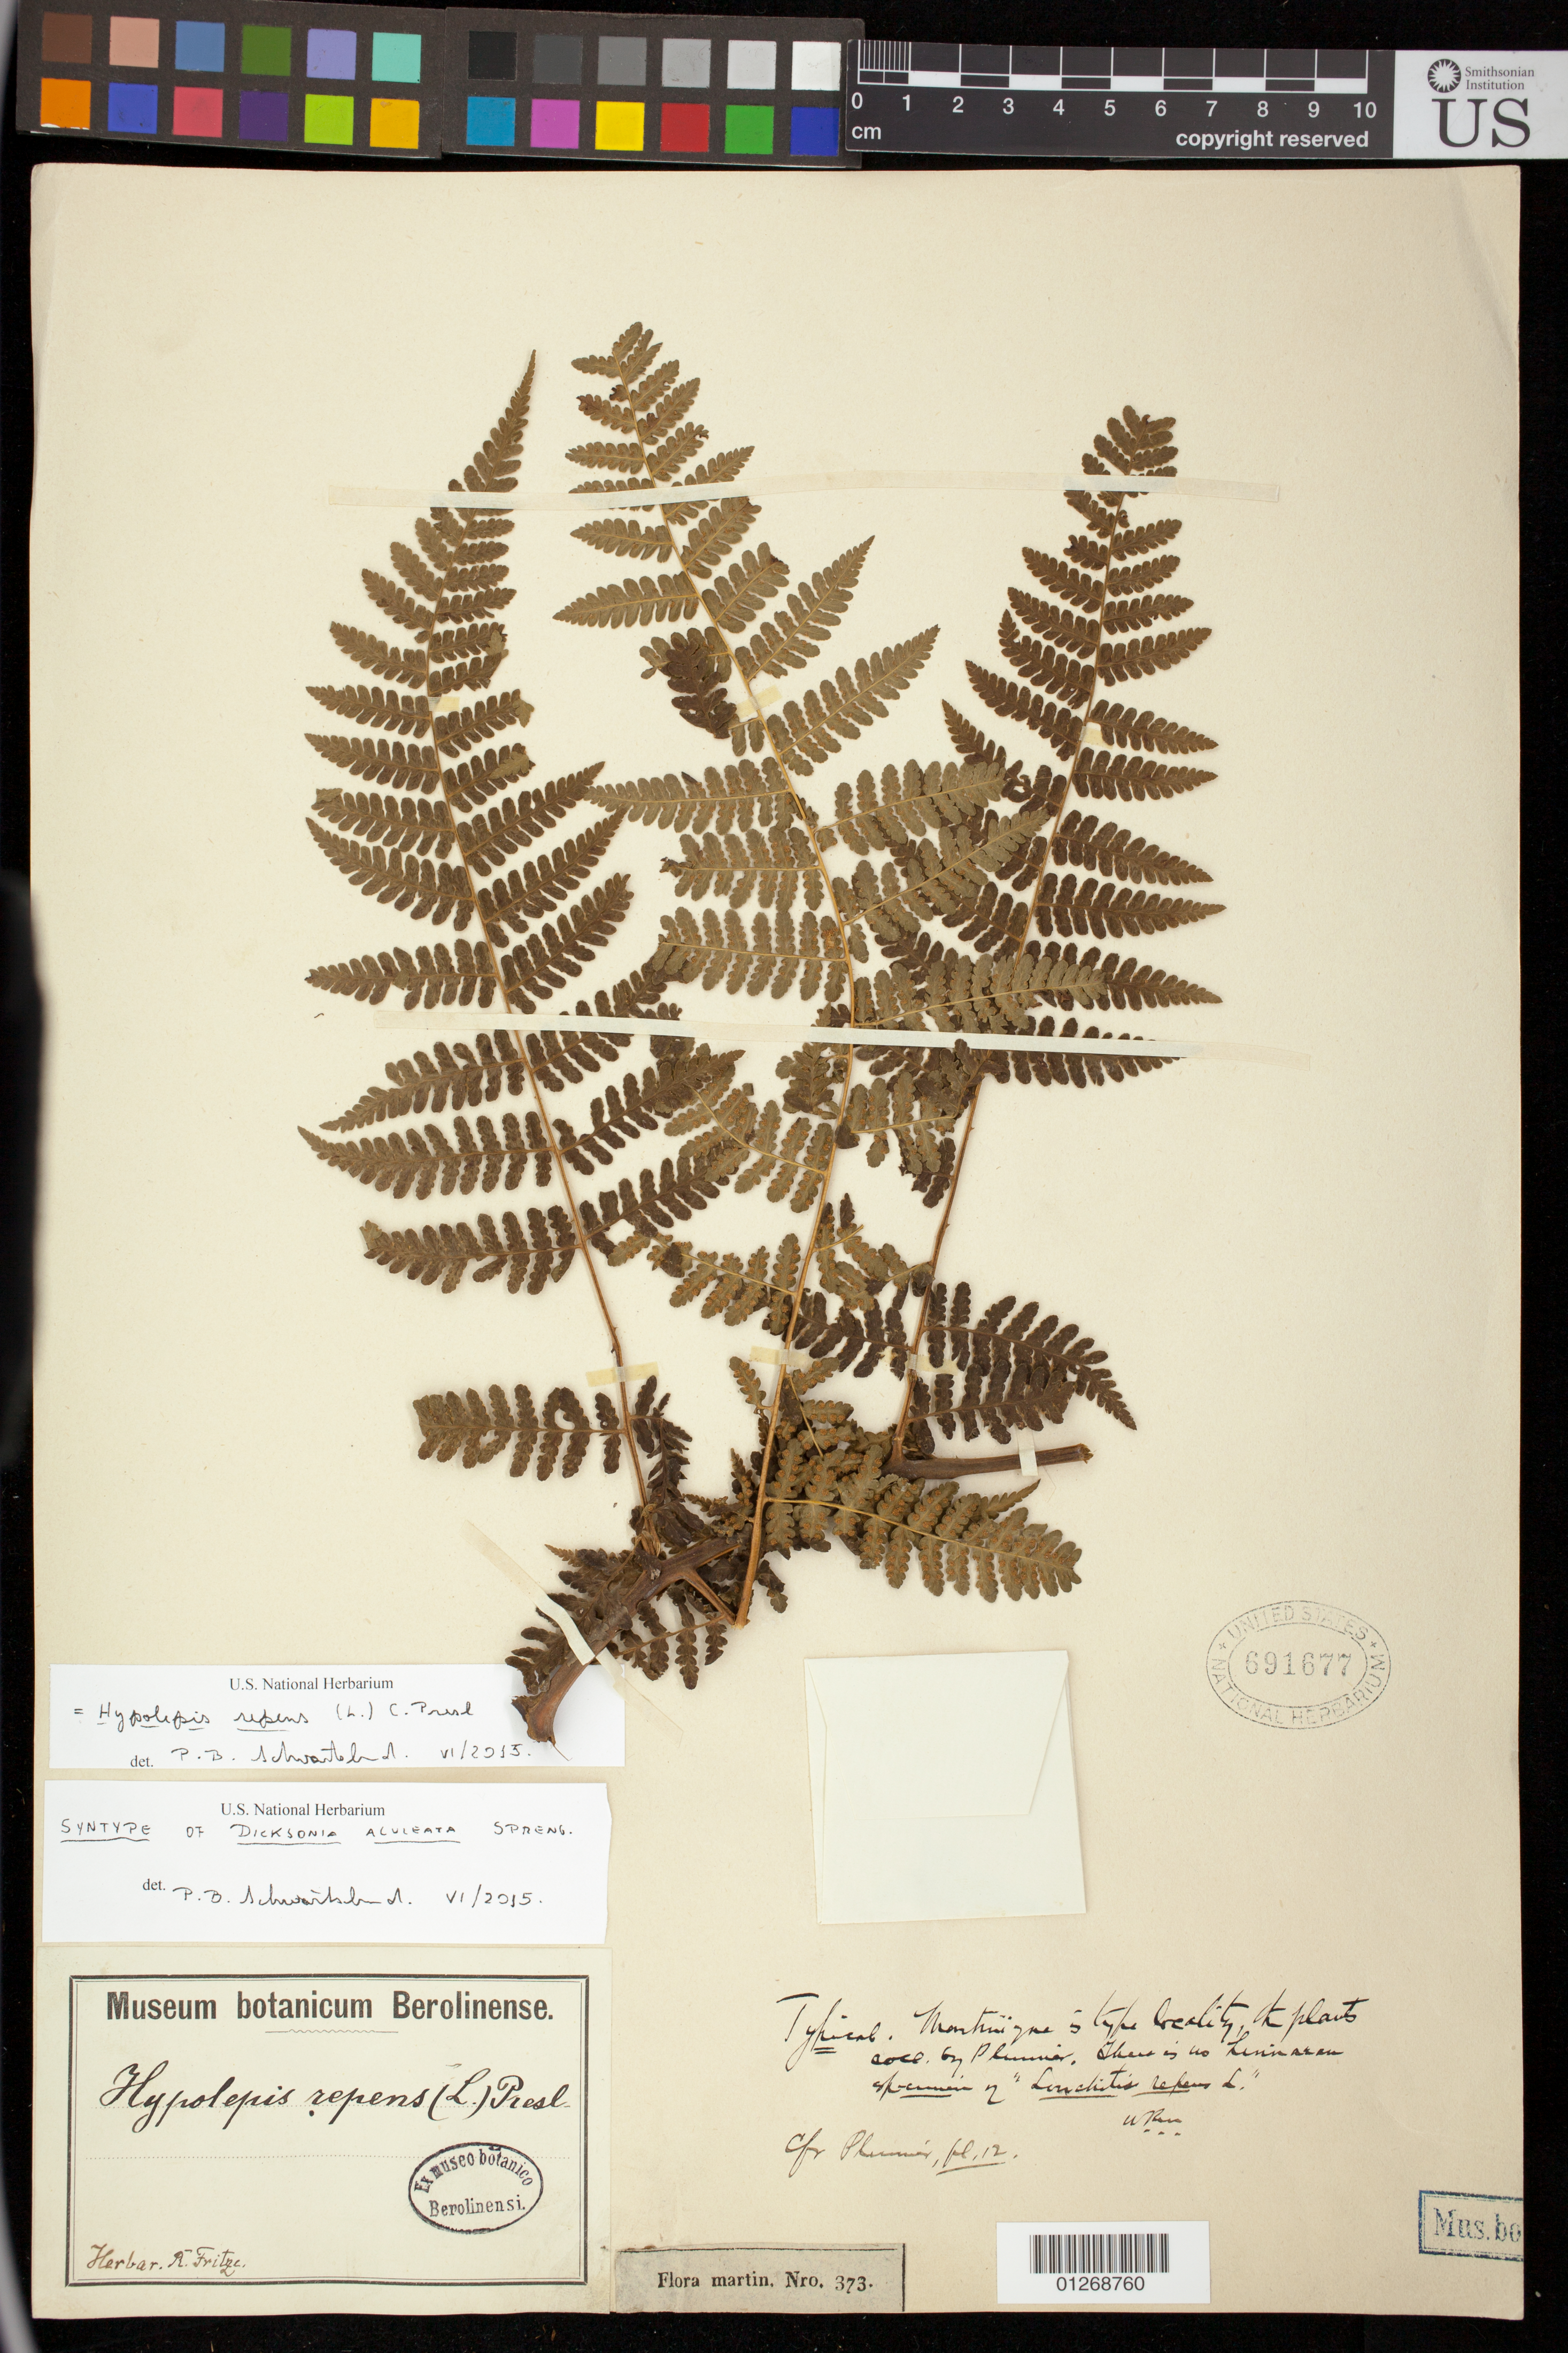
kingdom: Plantae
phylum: Tracheophyta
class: Polypodiopsida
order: Cyatheales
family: Dicksoniaceae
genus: Dicksonia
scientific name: Dicksonia aculeata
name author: Spreng.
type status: Syntype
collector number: Fl. Martin. 373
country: Martinique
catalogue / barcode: US 691677